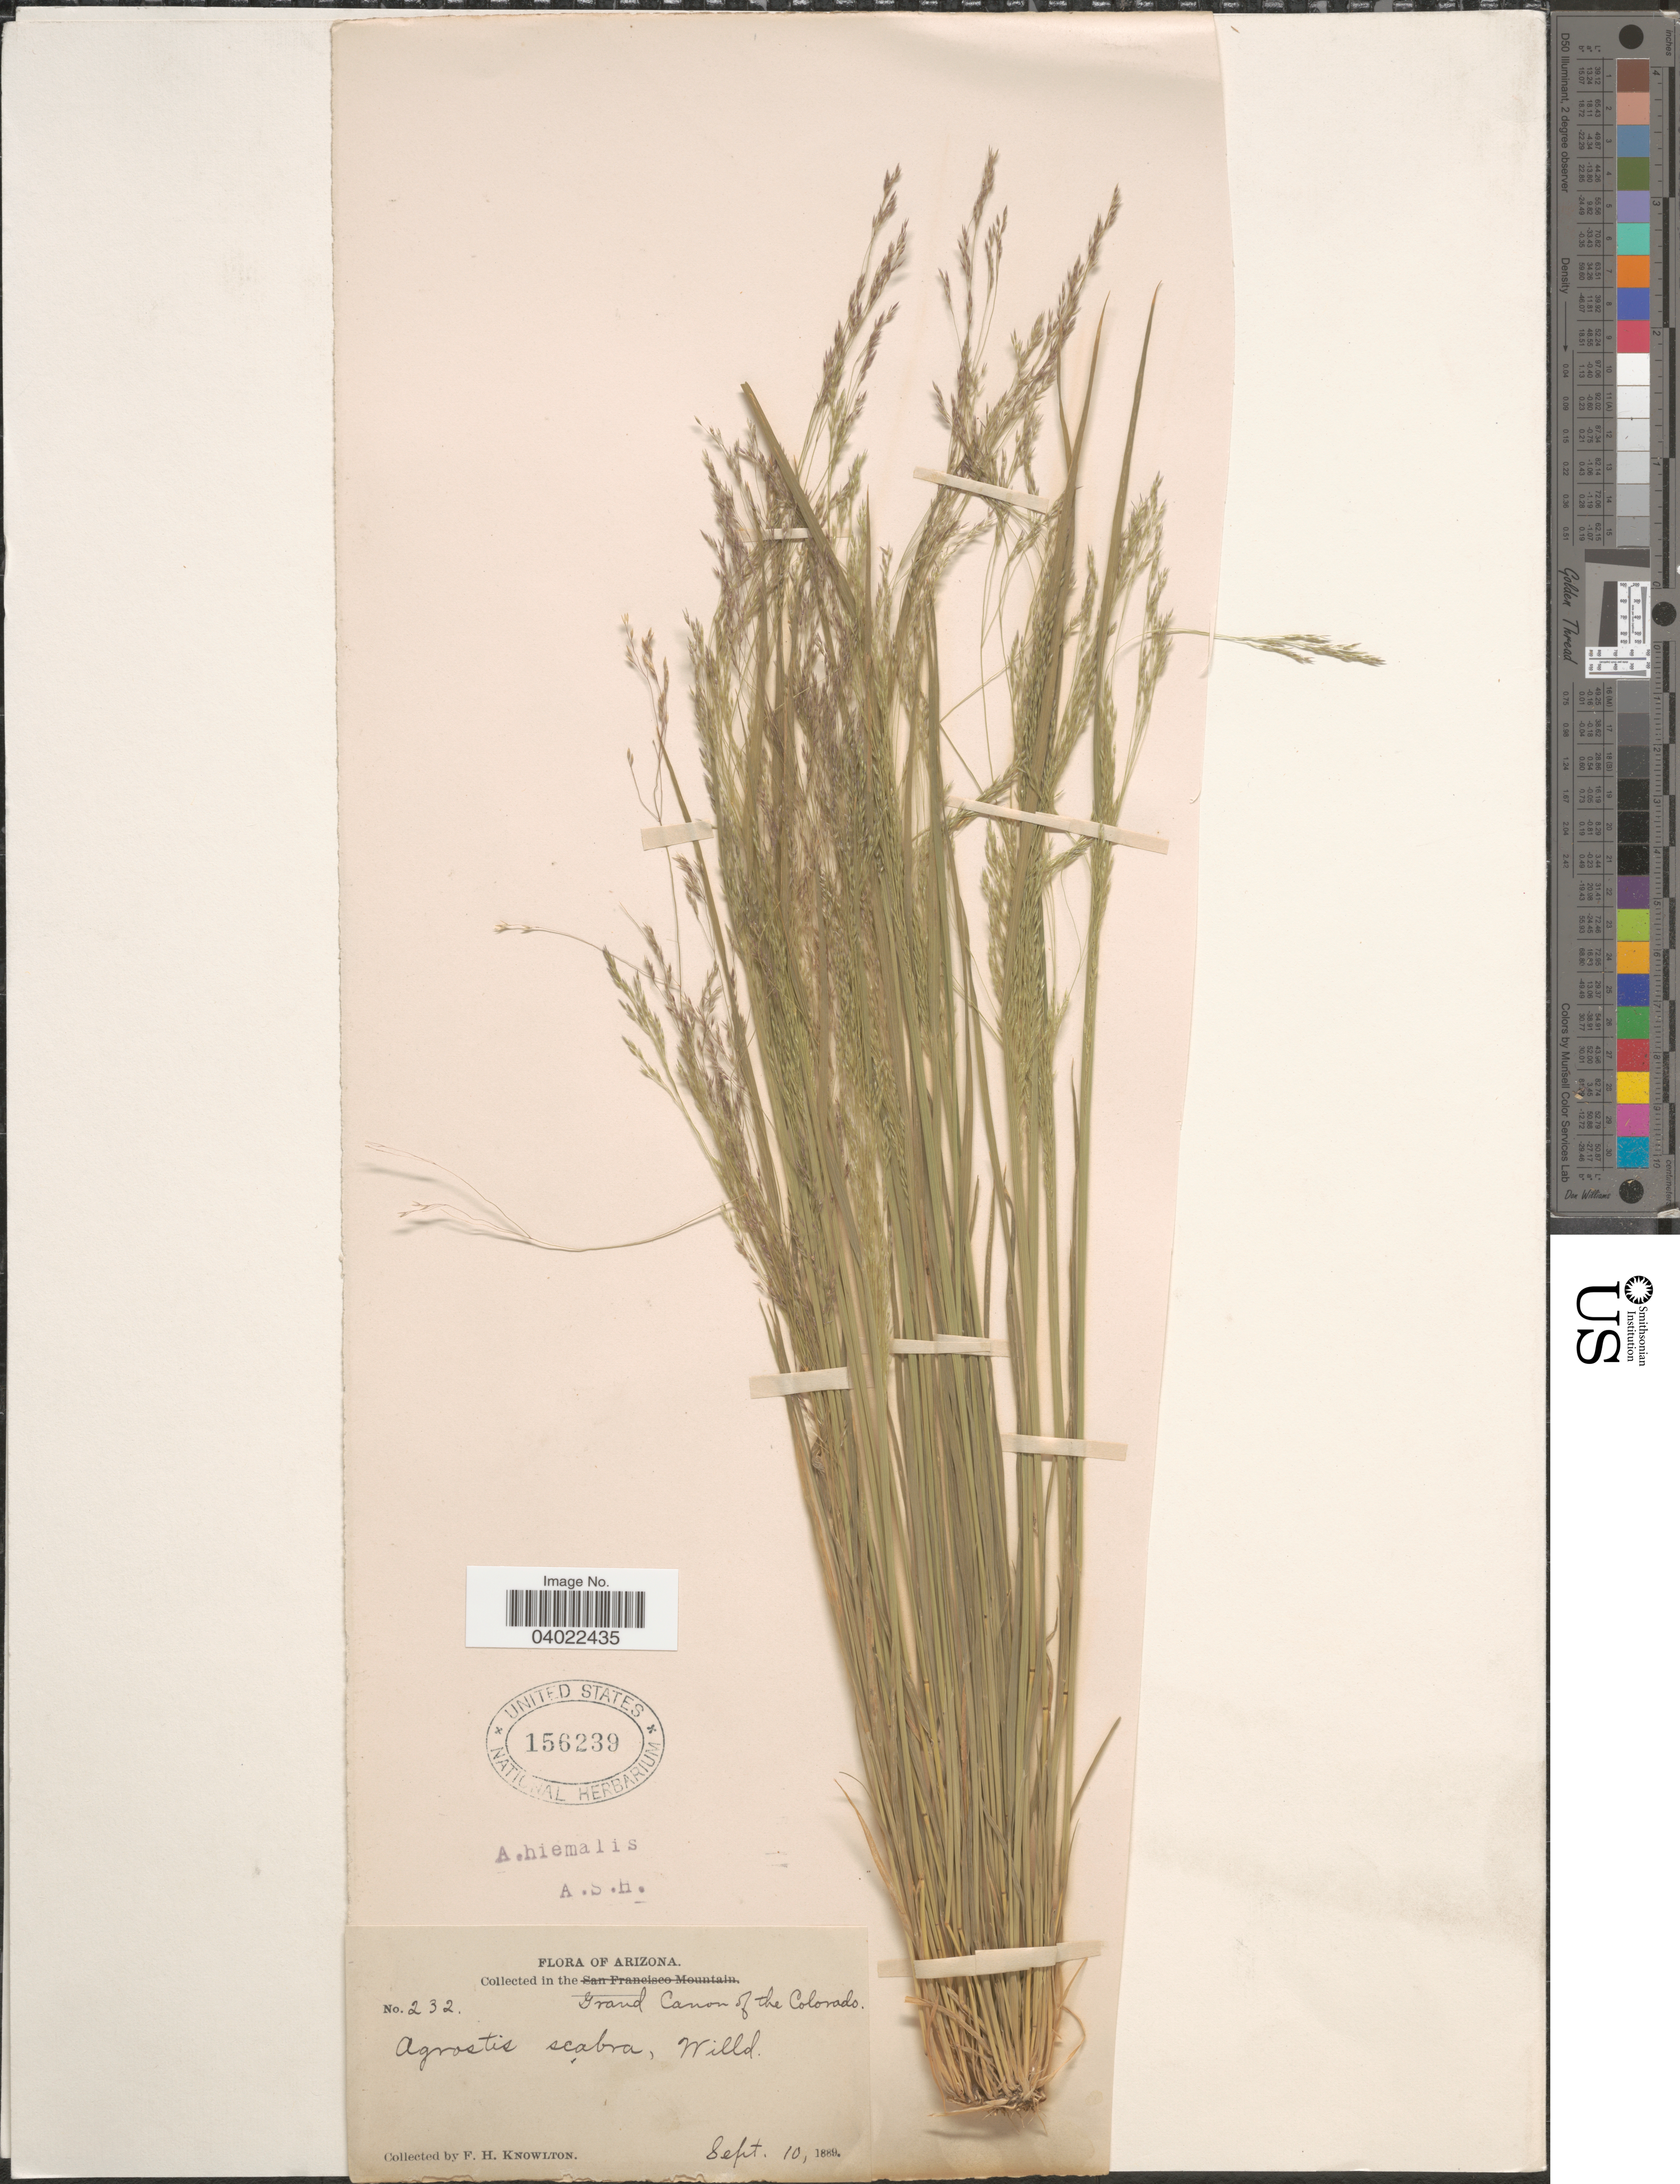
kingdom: Plantae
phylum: Tracheophyta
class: Liliopsida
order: Poales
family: Poaceae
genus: Agrostis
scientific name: Agrostis scabra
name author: Willd.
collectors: F. H. Knowlton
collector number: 232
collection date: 1889-09-10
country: United States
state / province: Arizona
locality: Grand Canon of the Colorado.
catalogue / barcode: US 156239